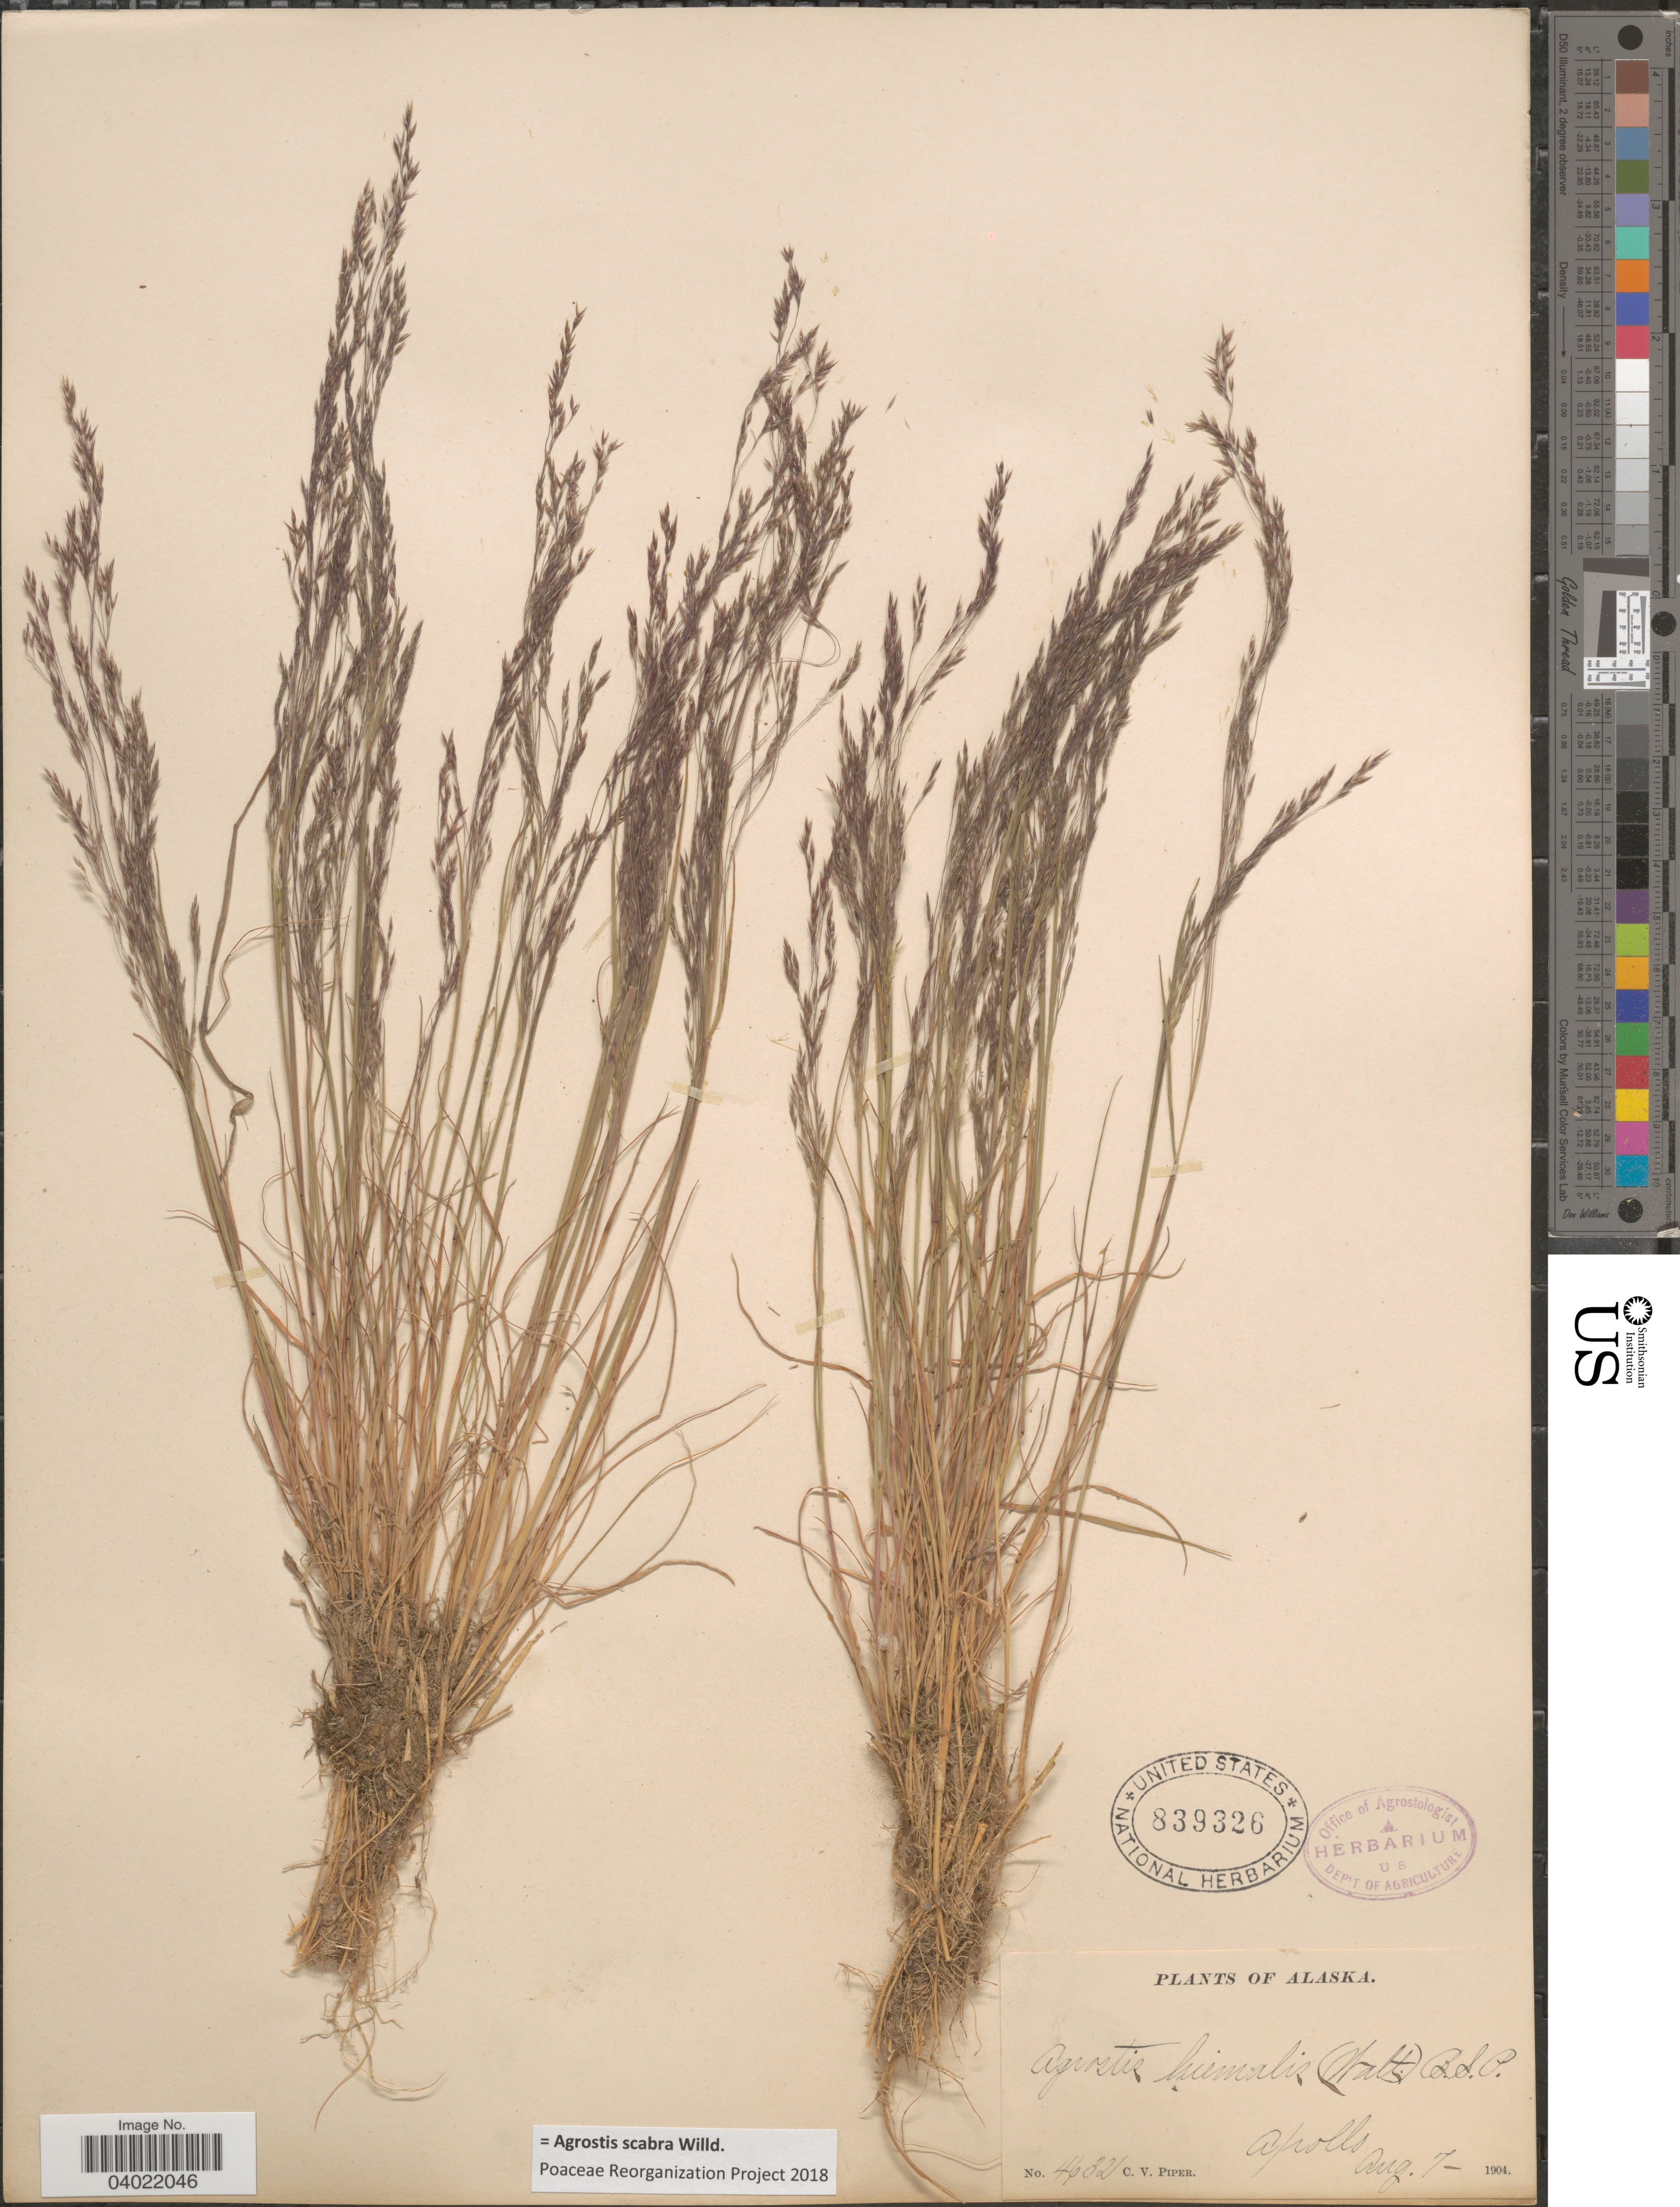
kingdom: Plantae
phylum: Tracheophyta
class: Liliopsida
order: Poales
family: Poaceae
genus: Agrostis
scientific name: Agrostis scabra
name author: Willd.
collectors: C. V. Piper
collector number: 4632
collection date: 1904-08-07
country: United States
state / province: Alaska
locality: Apollo.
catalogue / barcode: US 839326